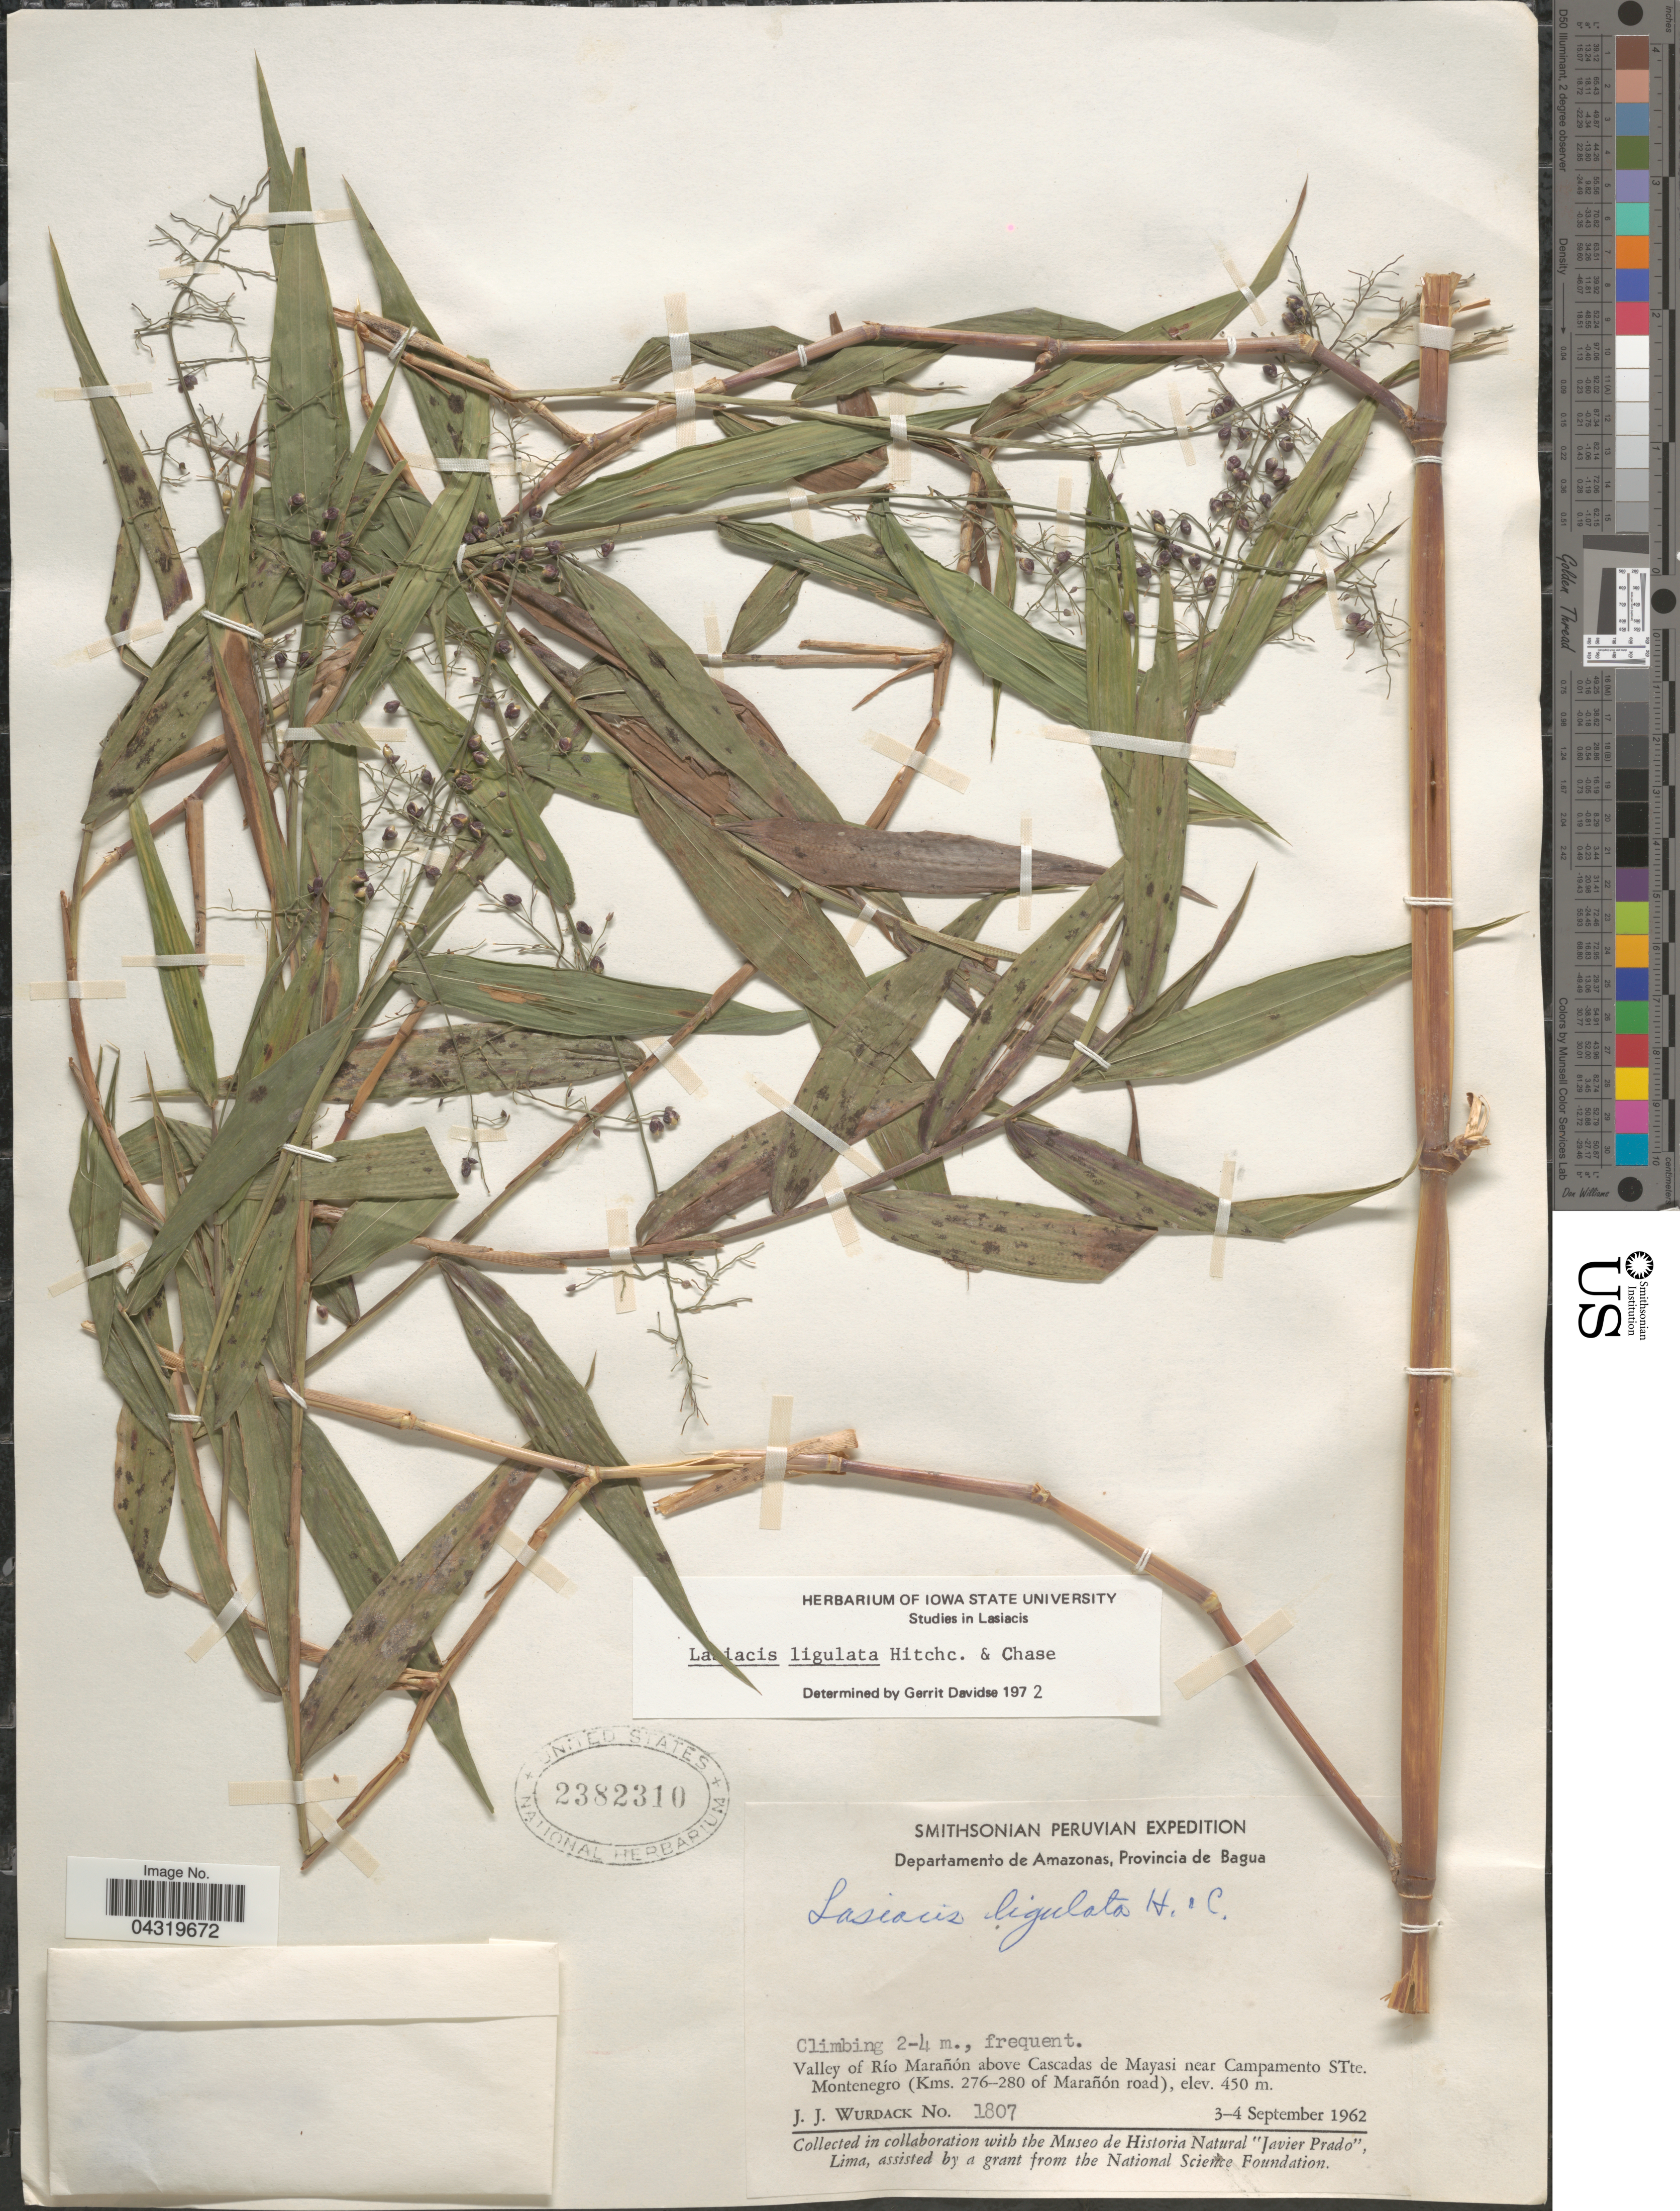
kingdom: Plantae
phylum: Tracheophyta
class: Liliopsida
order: Poales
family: Poaceae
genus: Lasiacis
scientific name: Lasiacis ligulata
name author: Hitchc. & Chase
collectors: J. J. Wurdack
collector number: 1807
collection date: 1962-09-03/1962-09-04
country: Peru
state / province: Amazonas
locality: Smithsonian Peruvian Expedition. Departamento de Amazonas, Provincia de Bagua. Valley of Río Marañón above Cascadas de Mayasi near Campamento STte. Montenegro (Kms. 276-280 of Marañón road).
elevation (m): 450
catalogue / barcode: US 2382310